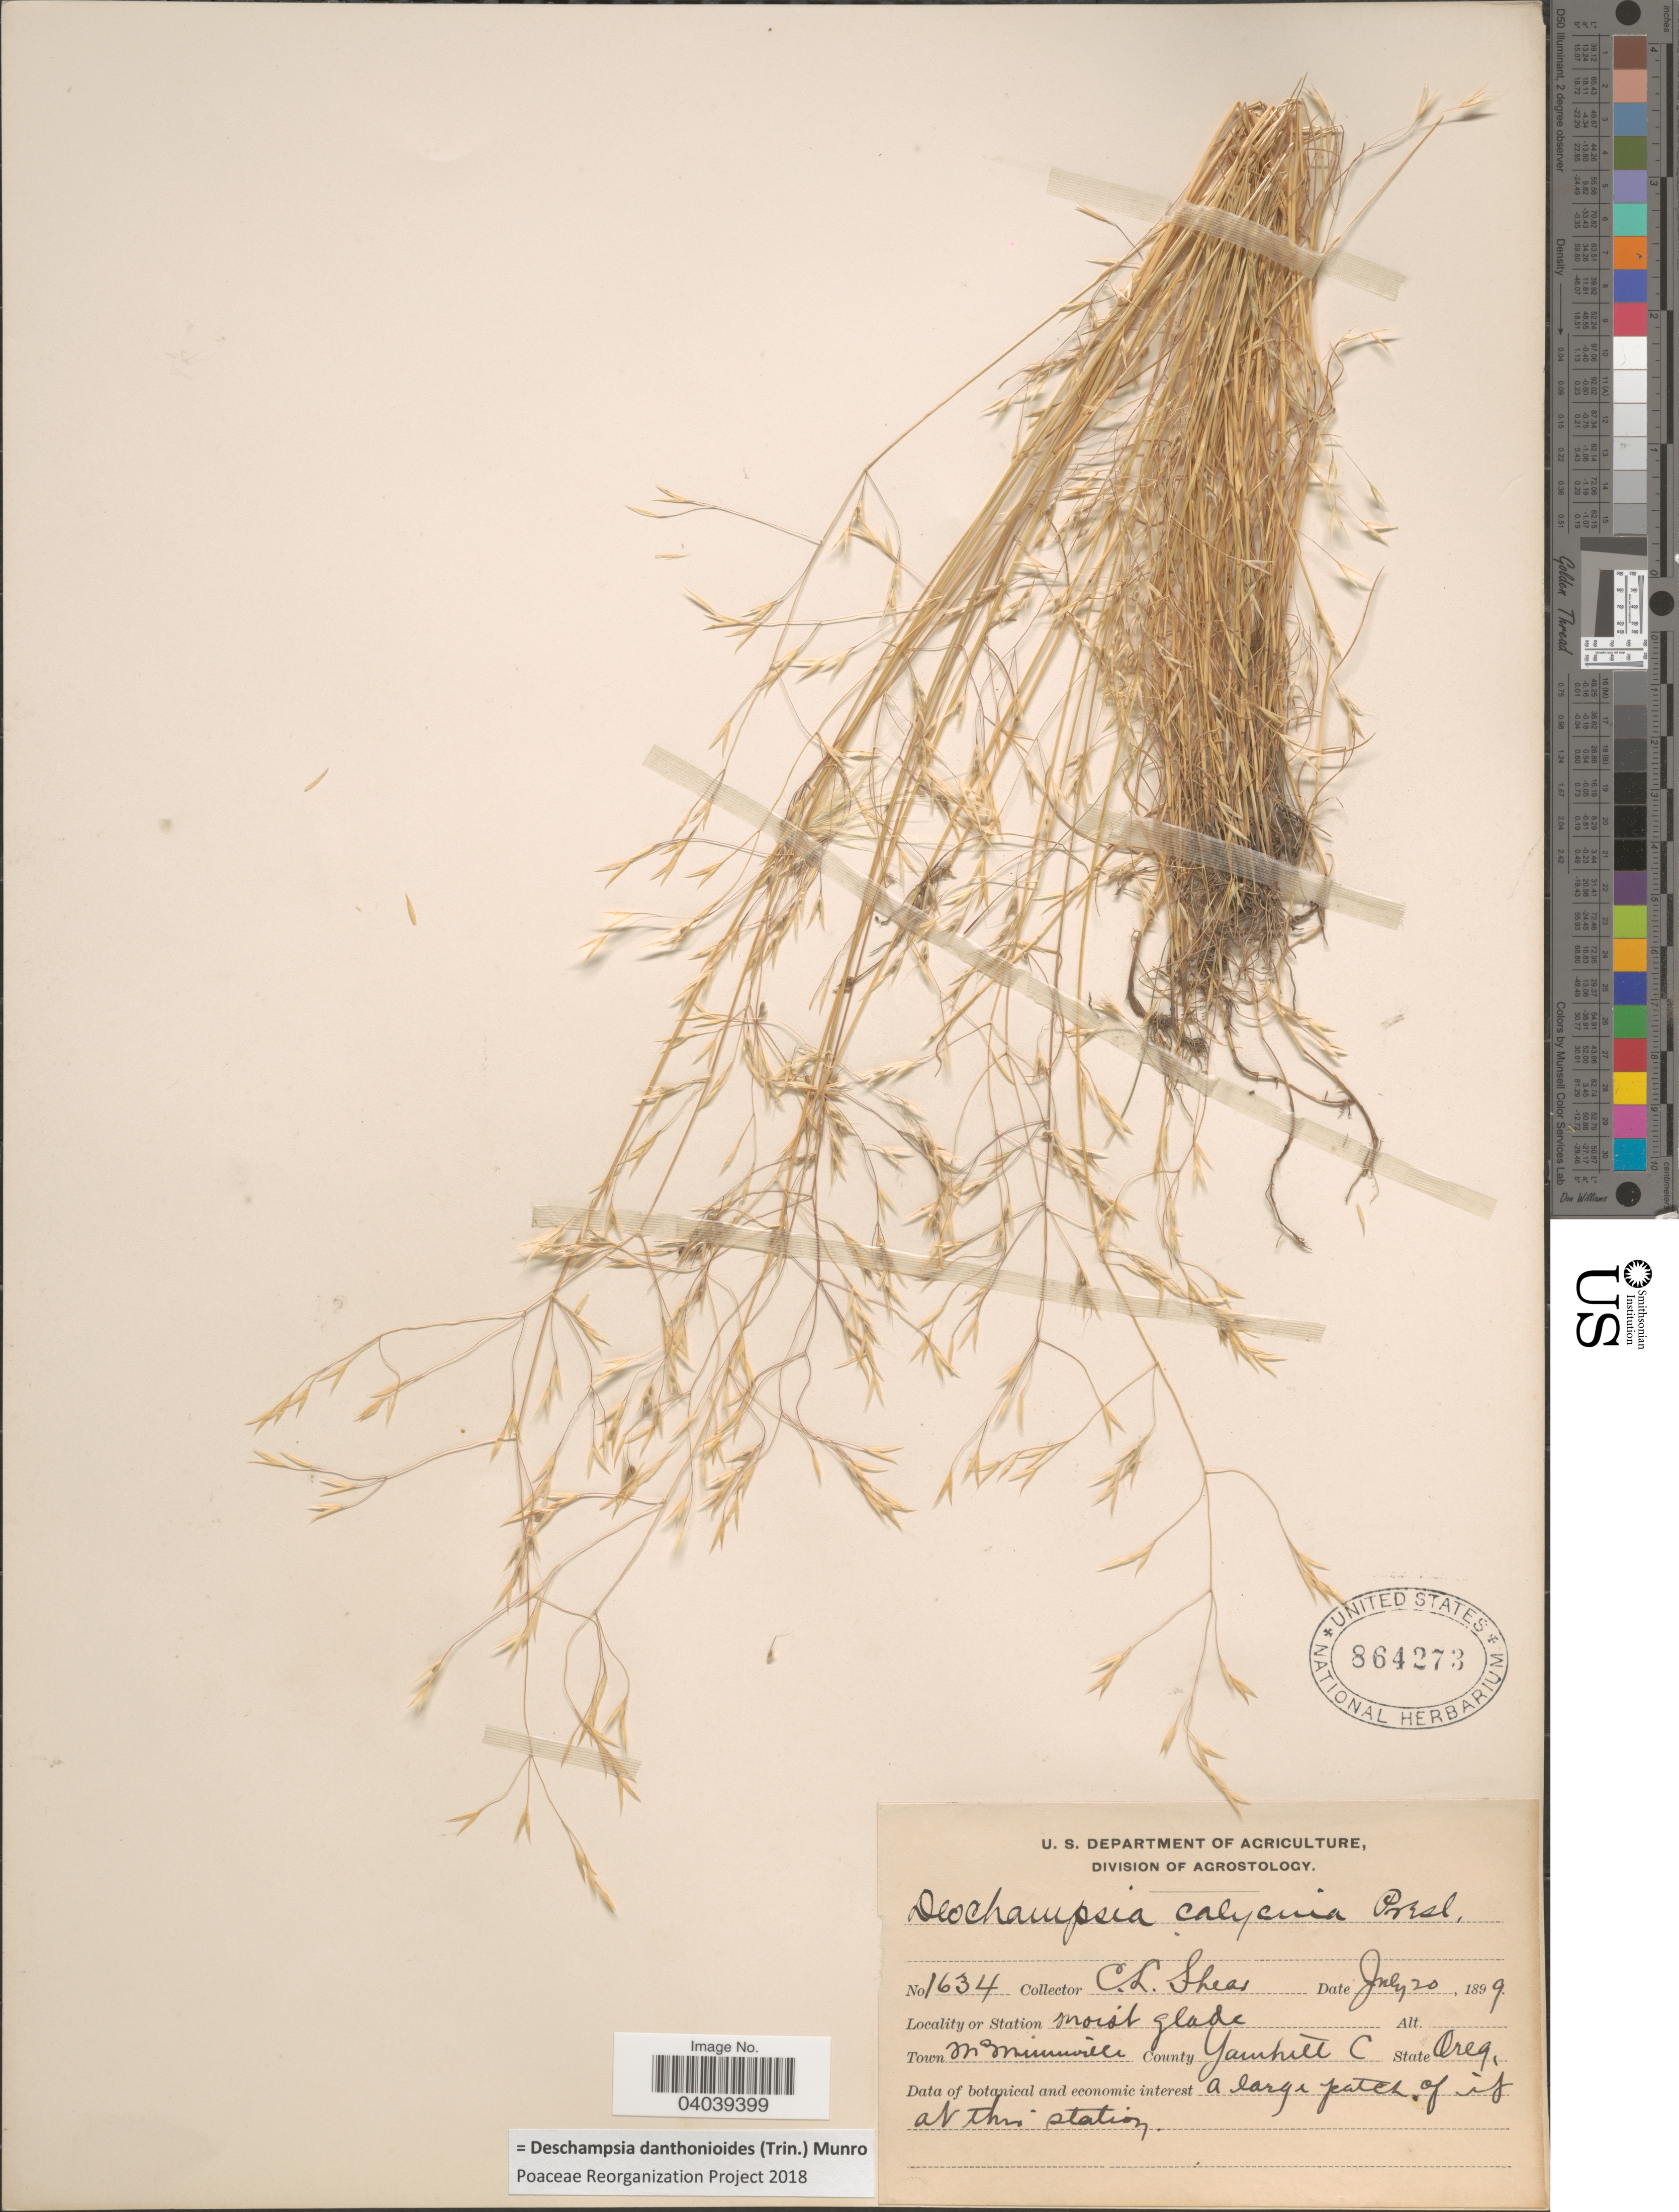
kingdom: Plantae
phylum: Tracheophyta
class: Liliopsida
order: Poales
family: Poaceae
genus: Deschampsia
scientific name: Deschampsia danthonioides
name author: (Trin.) Munro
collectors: C. L. Shear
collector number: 1634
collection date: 1899-07-20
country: United States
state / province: Oregon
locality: Station moist glade. Town M McMinnville. County Yamhill C.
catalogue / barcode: US 864273